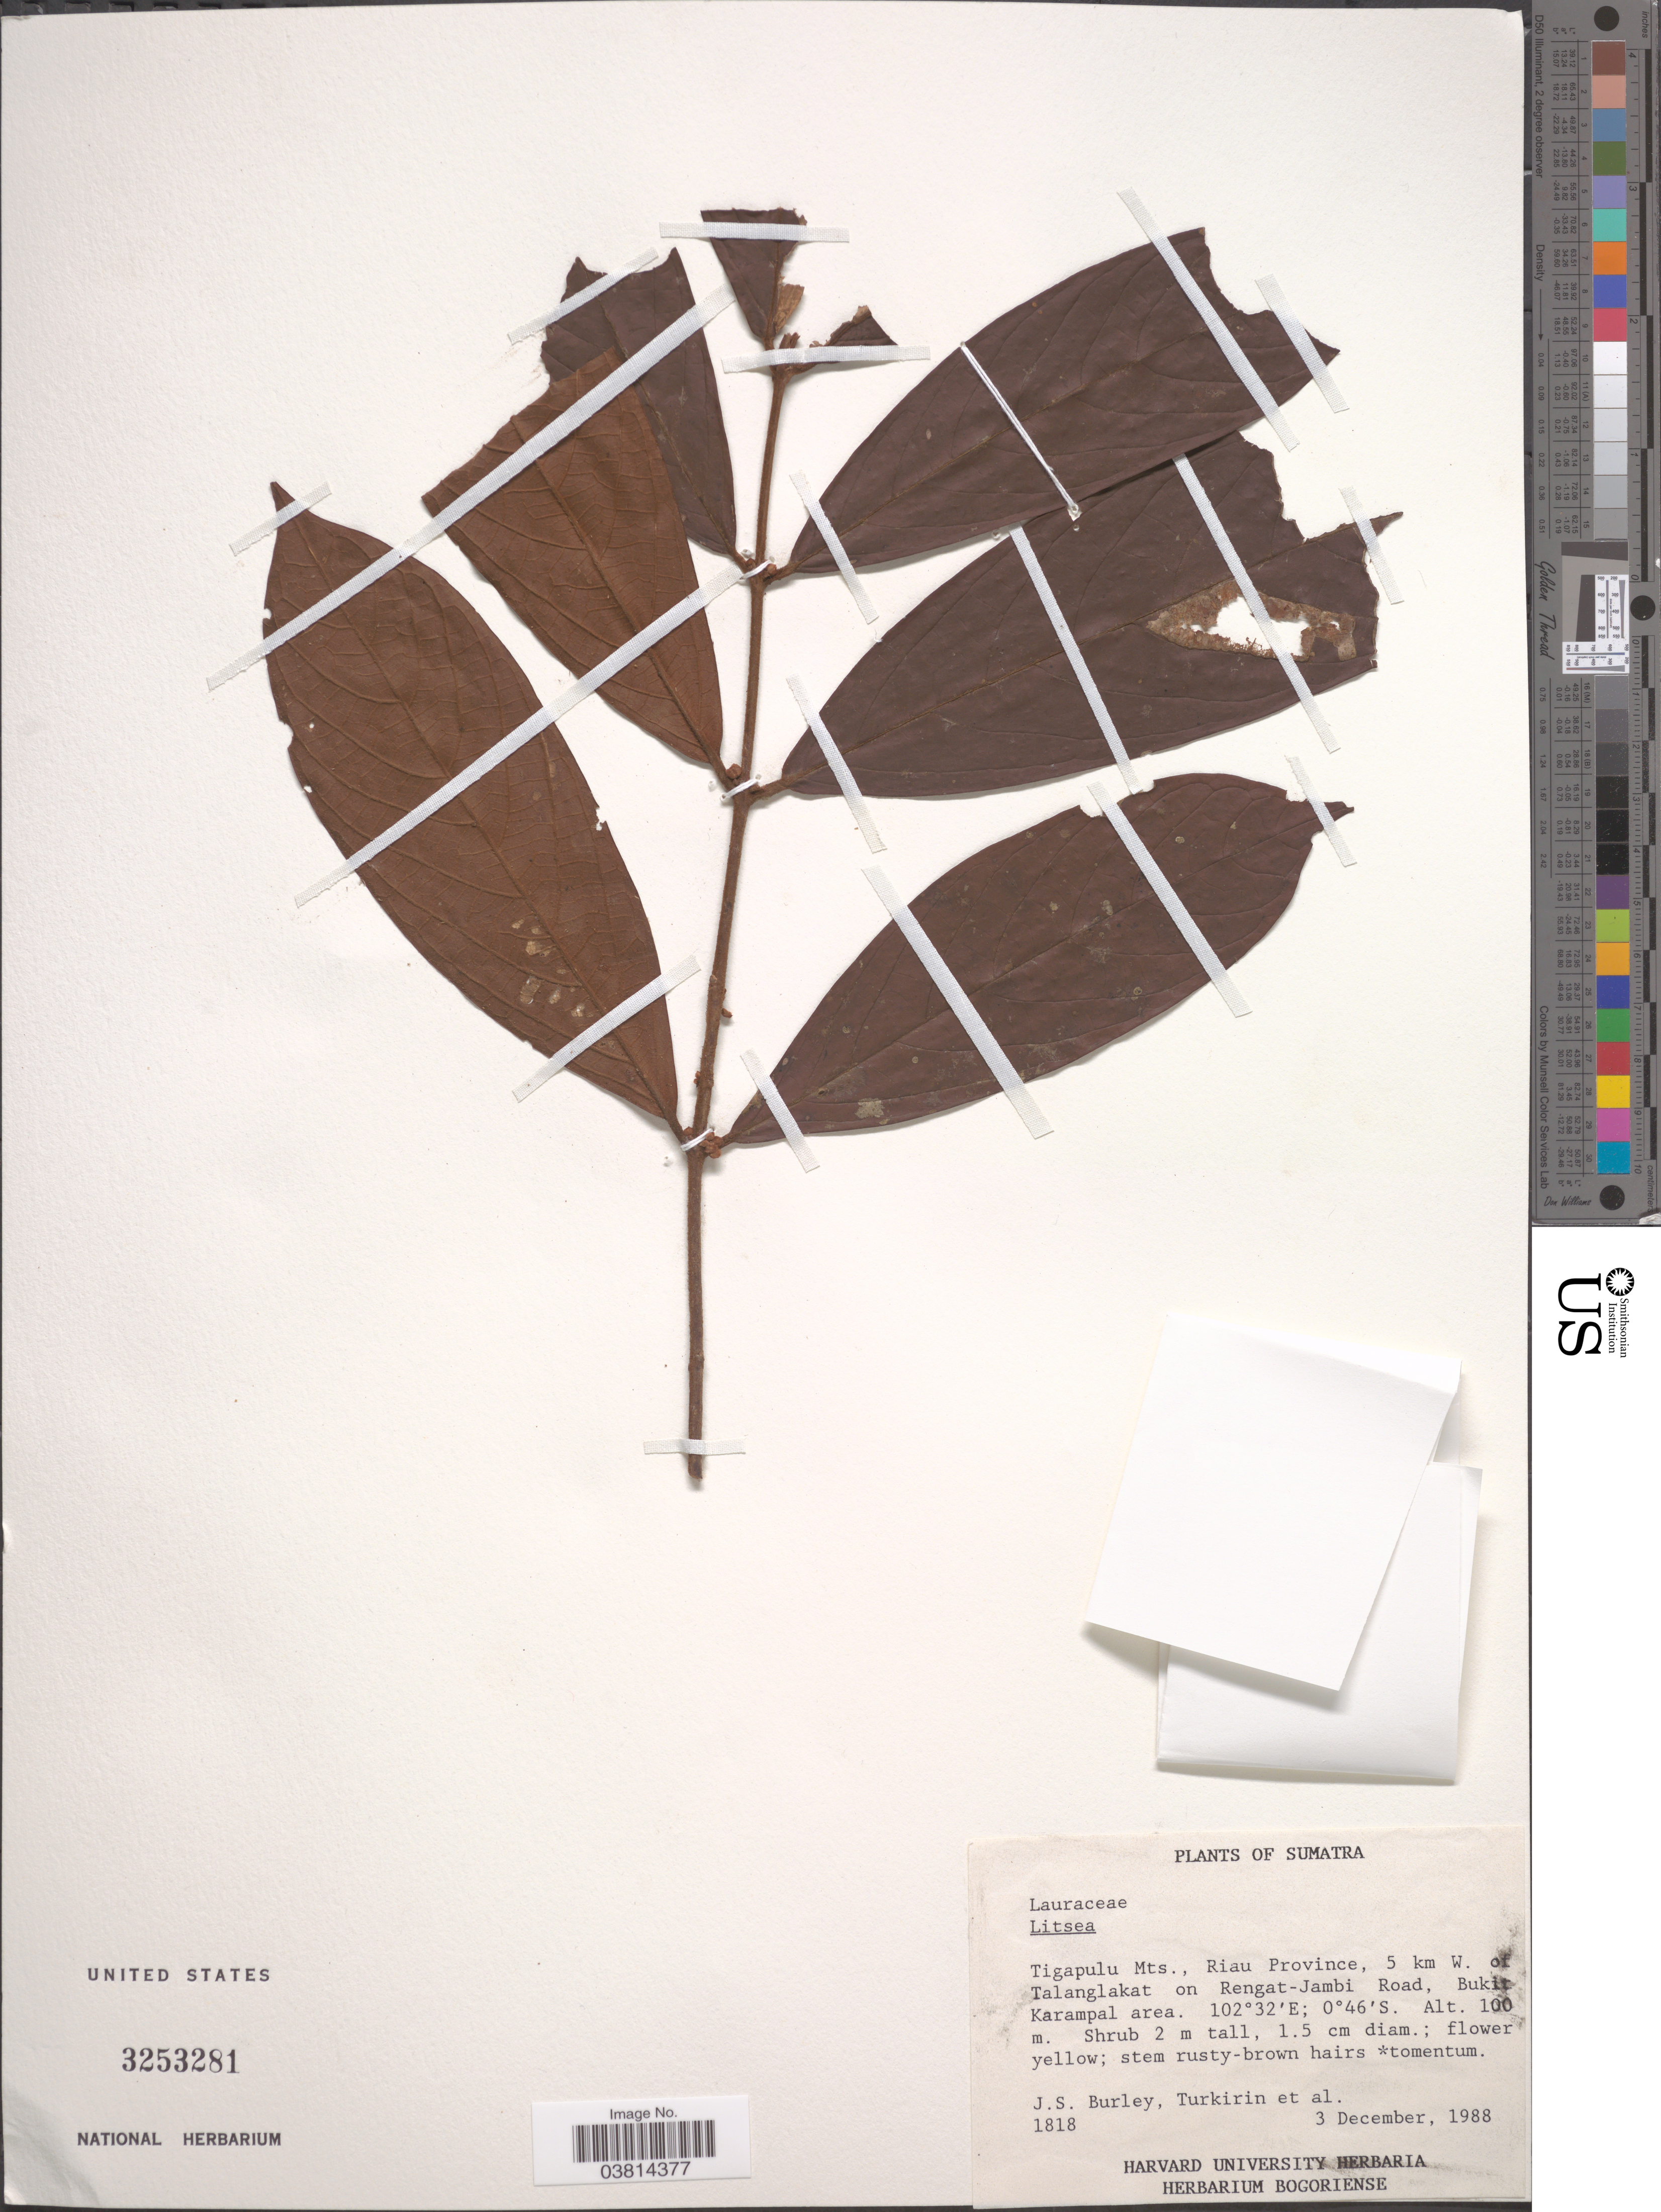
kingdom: Plantae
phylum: Tracheophyta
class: Magnoliopsida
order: Laurales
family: Lauraceae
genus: Litsea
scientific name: Litsea sp.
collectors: J. S. Burley, -. Turkirin & et al.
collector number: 1818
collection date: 1988-12-03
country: Indonesia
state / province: Sumatra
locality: Tigapulu Mts., Riau Province, 5 km W. of Talangkalat on Rengat-Jambi Road, Bukit Karampal area.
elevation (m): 100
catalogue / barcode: US 3253281